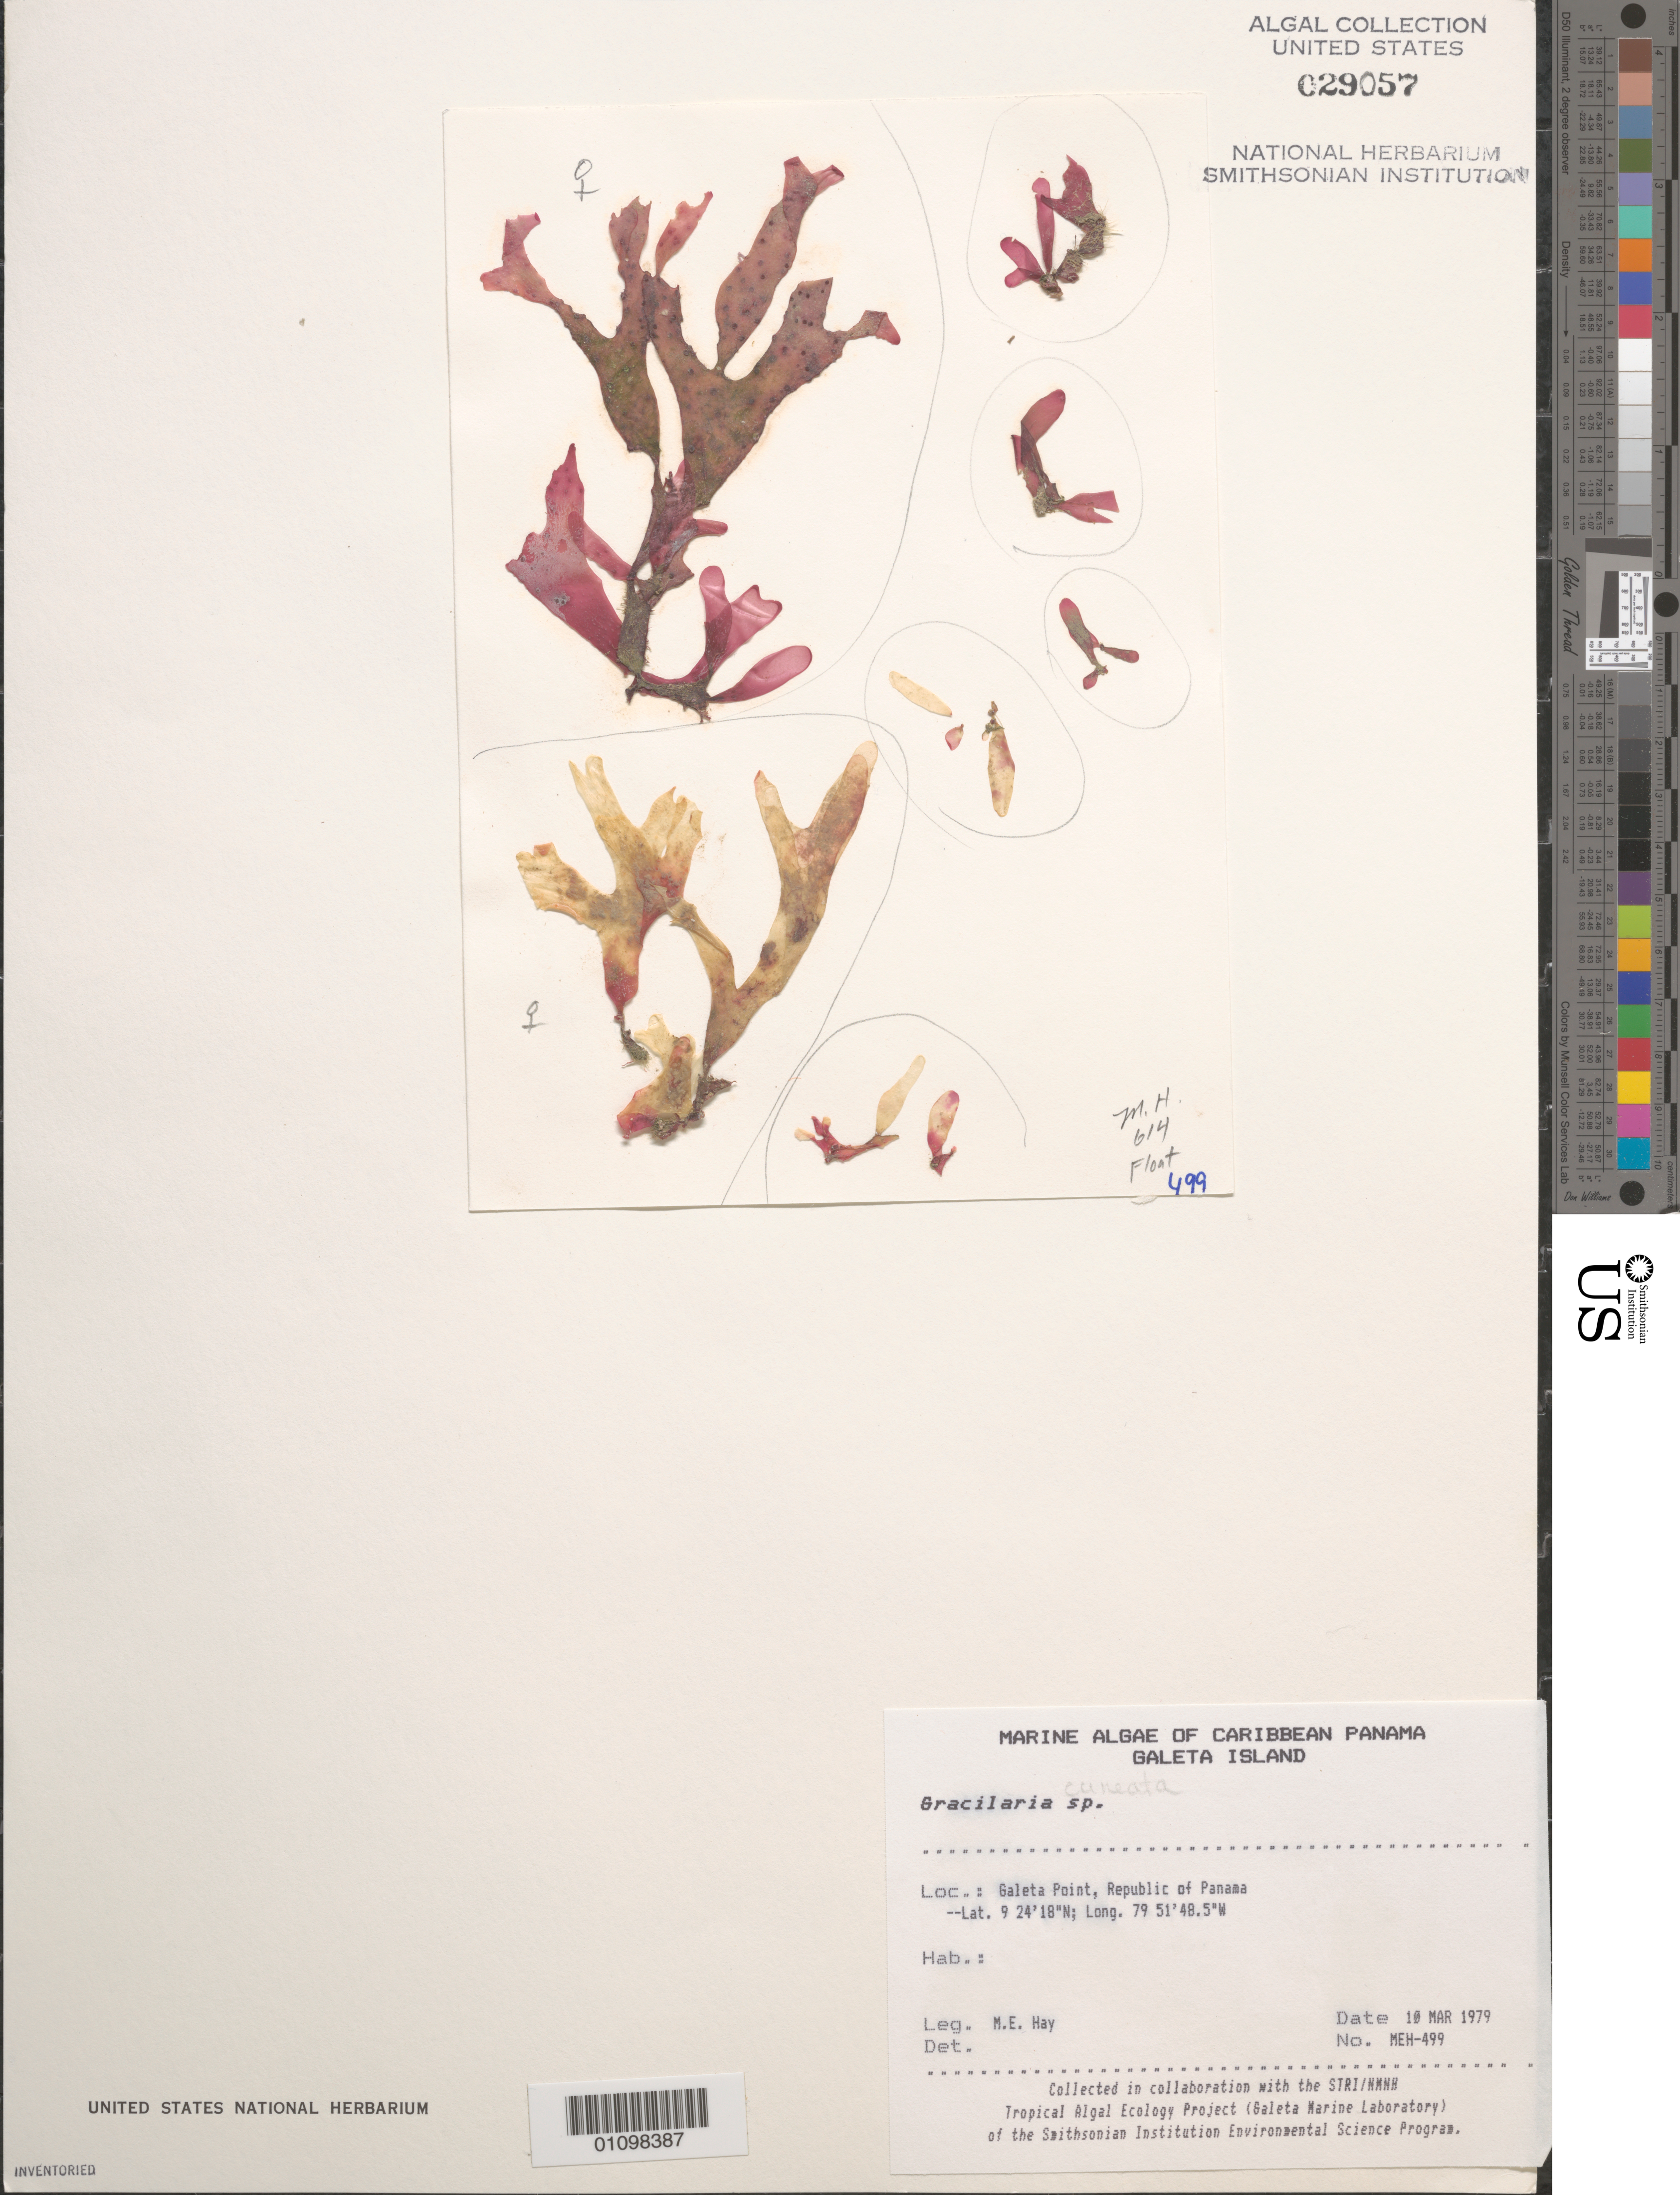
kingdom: Plantae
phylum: Rhodophyta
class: Florideophyceae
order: Gracilariales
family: Gracilariaceae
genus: Gracilaria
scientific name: Gracilaria cuneata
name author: Aresch.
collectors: M. E. Hay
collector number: MEH-499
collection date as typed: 10 Mar 1979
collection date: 1979-03-10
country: Panama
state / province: Colón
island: Galeta Island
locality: Galeta Point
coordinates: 9 24'18"N, 79 51'48.5"W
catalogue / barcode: US 29057